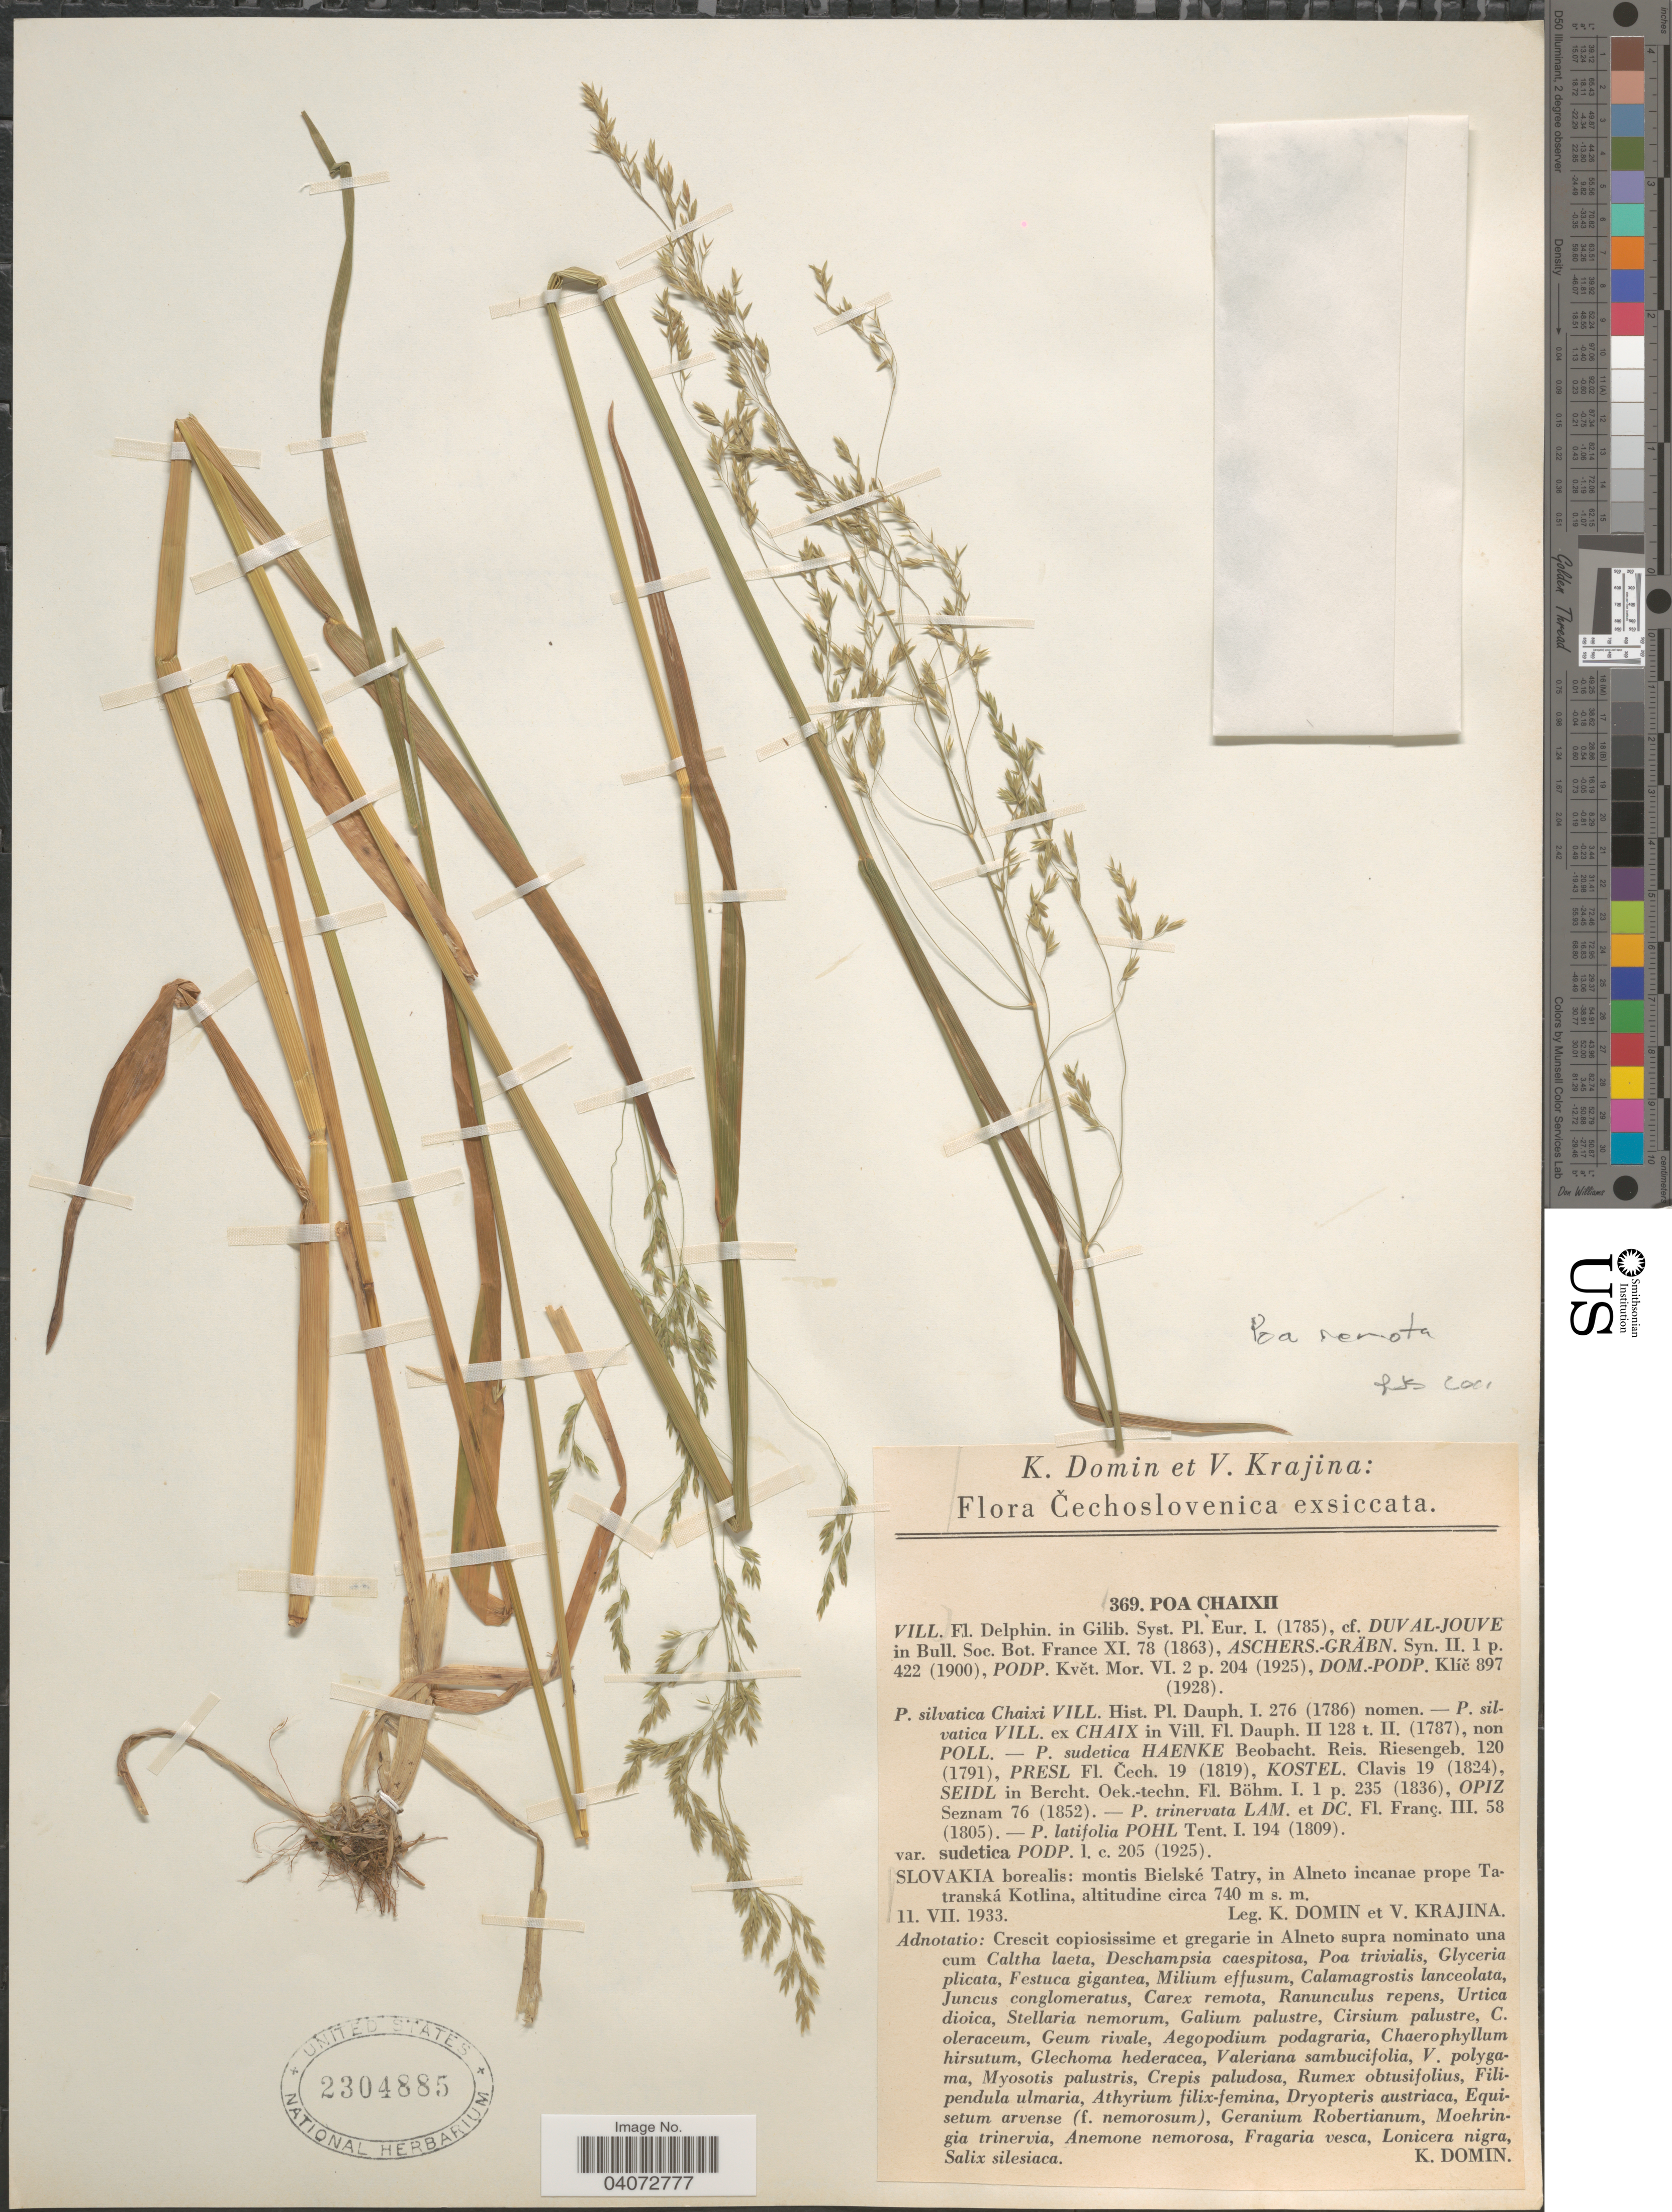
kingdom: Plantae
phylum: Tracheophyta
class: Liliopsida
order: Poales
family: Poaceae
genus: Poa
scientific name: Poa remota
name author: Forselles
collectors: K. Domin & V. Krajina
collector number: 369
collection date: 1933-07-11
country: Slovakia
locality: Čechoslovenica. Slovakia borealis: montis Bielské Tatry, in Alneto incanae prope Tatranská Kotlina.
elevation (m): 740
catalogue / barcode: US 2304885